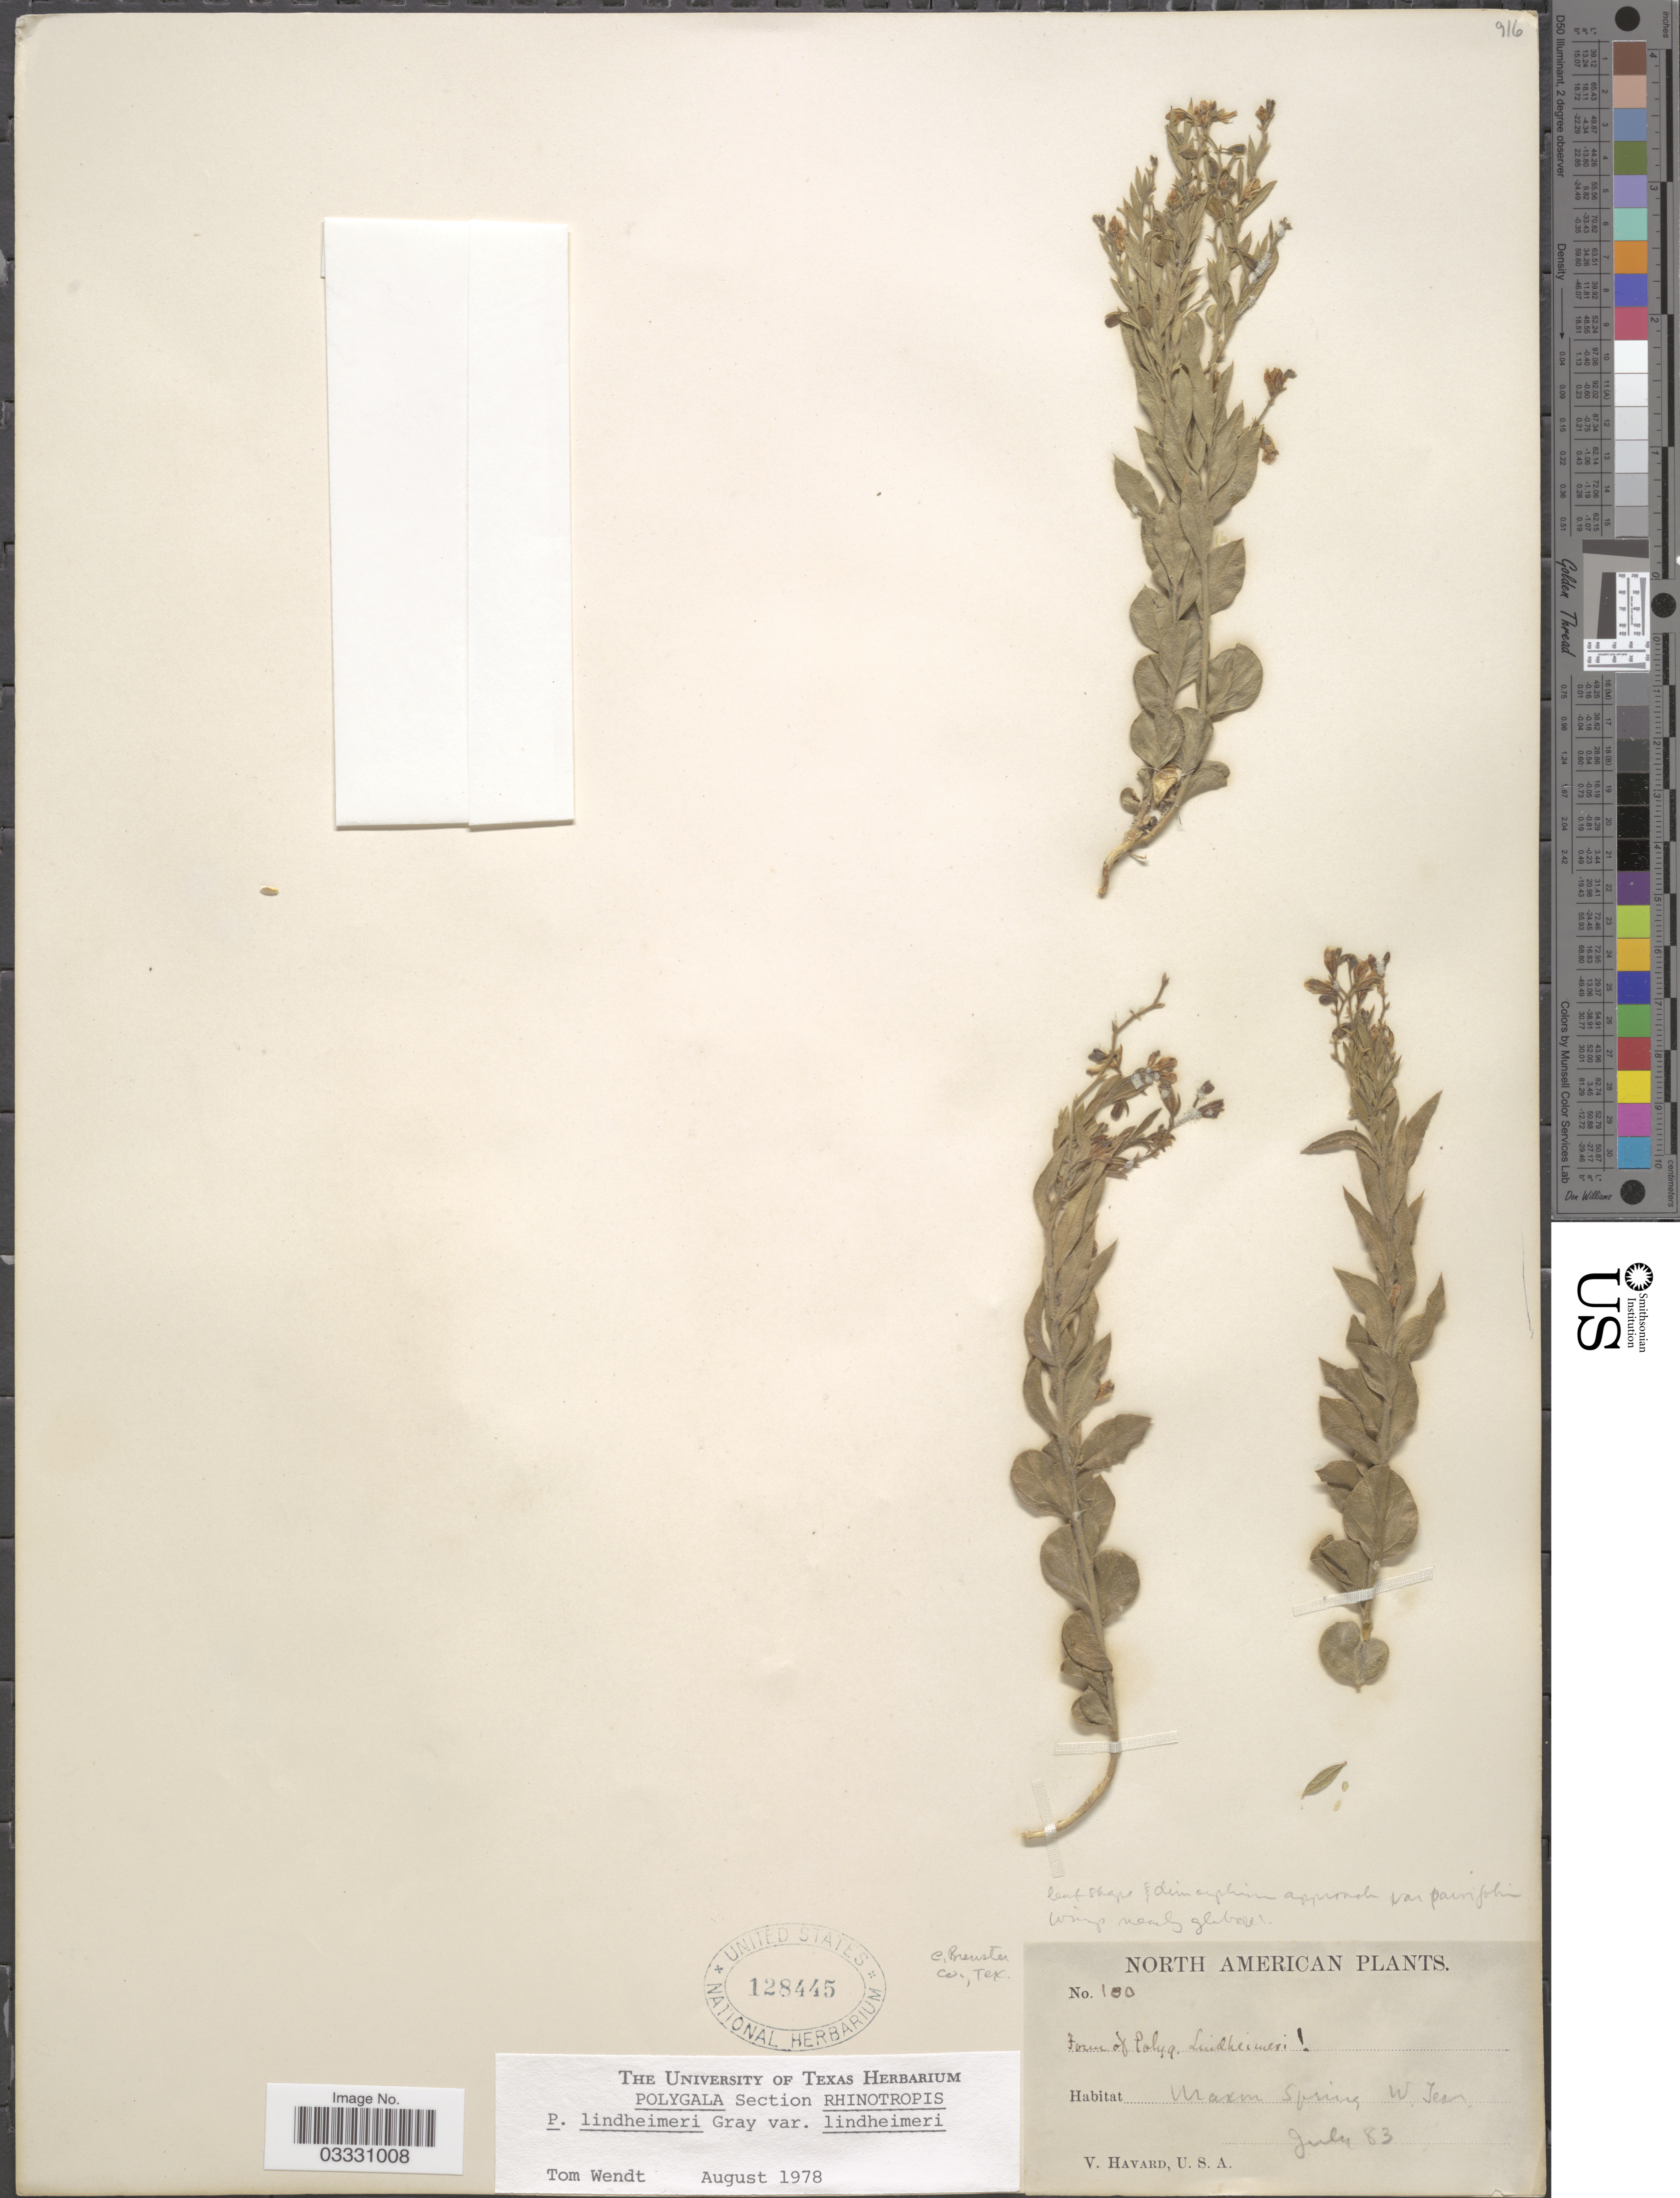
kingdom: Plantae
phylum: Tracheophyta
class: Magnoliopsida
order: Fabales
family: Polygalaceae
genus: Rhinotropis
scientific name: Rhinotropis lindheimeri var. lindheimeri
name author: (A. Gray) J.R. Abbott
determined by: Strong, Mark T., (BOT), Smithsonian Institution - National Museum of Natural History (UNITED STATES)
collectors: V. Havard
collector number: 100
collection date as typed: Transcribed d/m/y: /7/83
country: United States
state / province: Texas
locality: Warm Spring, W. Tex.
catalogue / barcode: US 128445